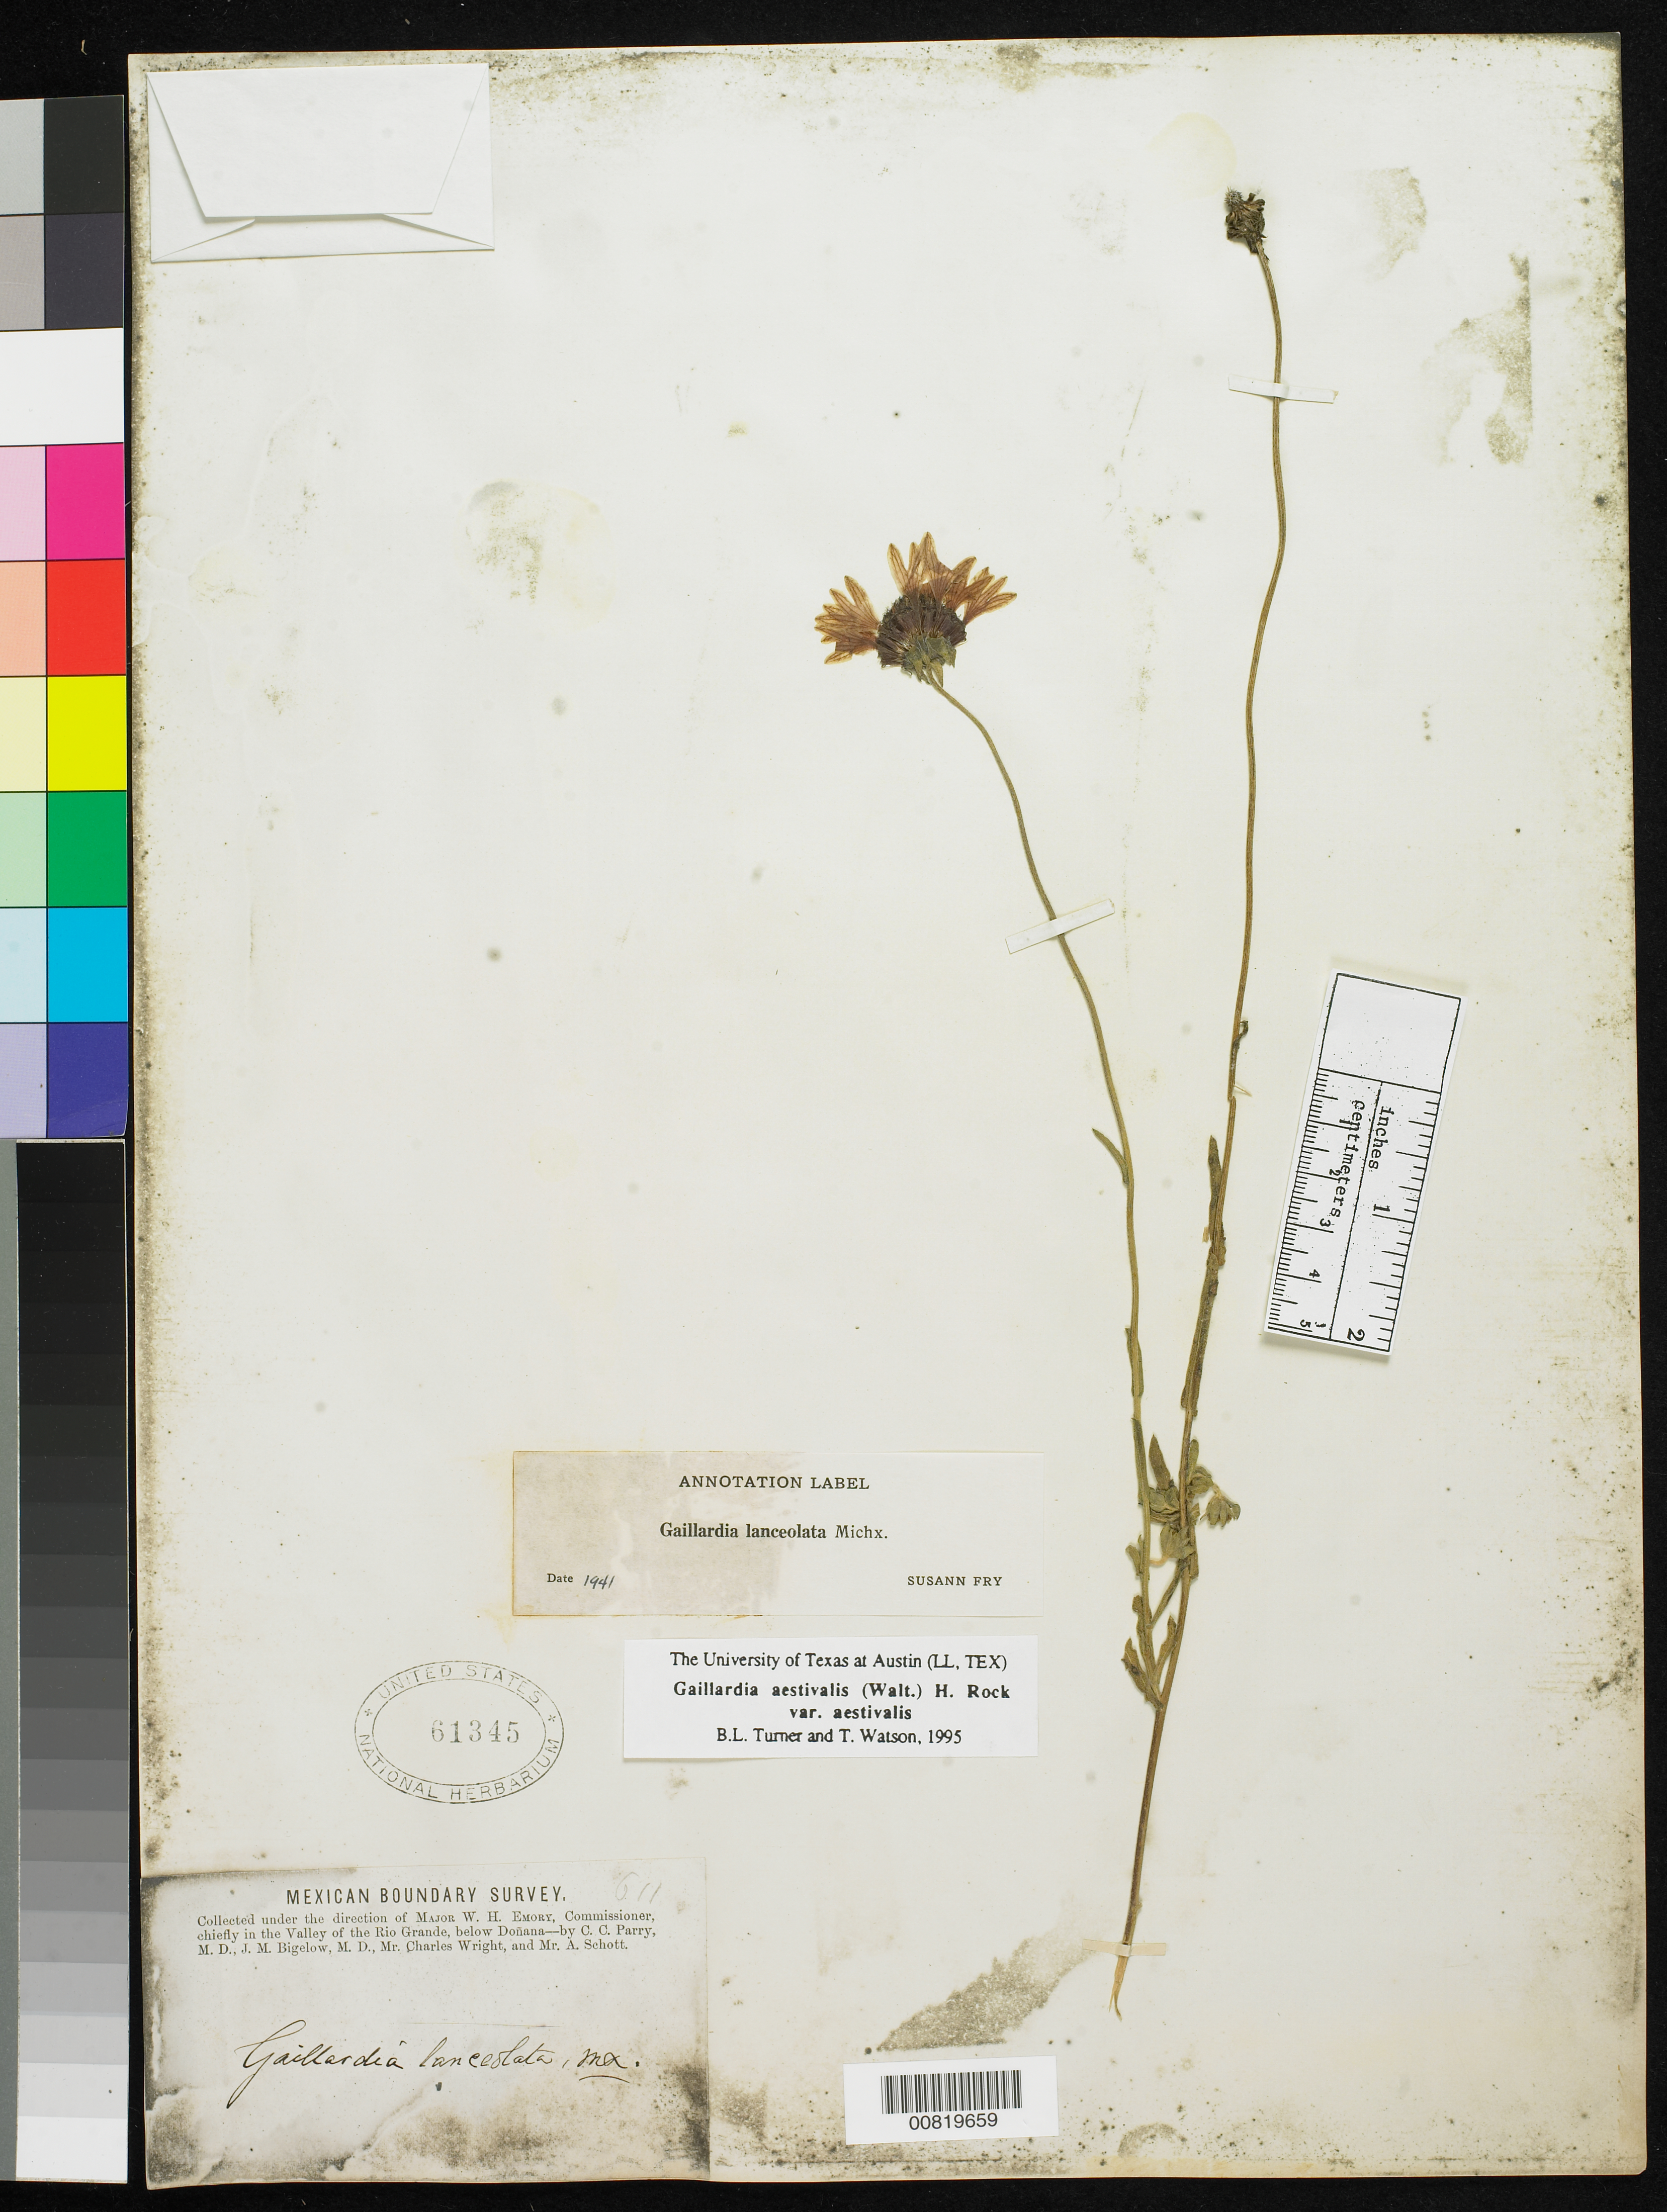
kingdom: Plantae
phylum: Tracheophyta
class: Magnoliopsida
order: Asterales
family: Asteraceae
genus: Gaillardia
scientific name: Gaillardia aestivalis var. aestivalis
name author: (Walter) H. Rock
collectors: C. C. Parry, J. M. Bigelow, C. Wright & A. C. V. Schott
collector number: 611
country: United States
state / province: New Mexico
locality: Valley of the Rio Grande, below Doñana, New Mexico.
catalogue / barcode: US 61345